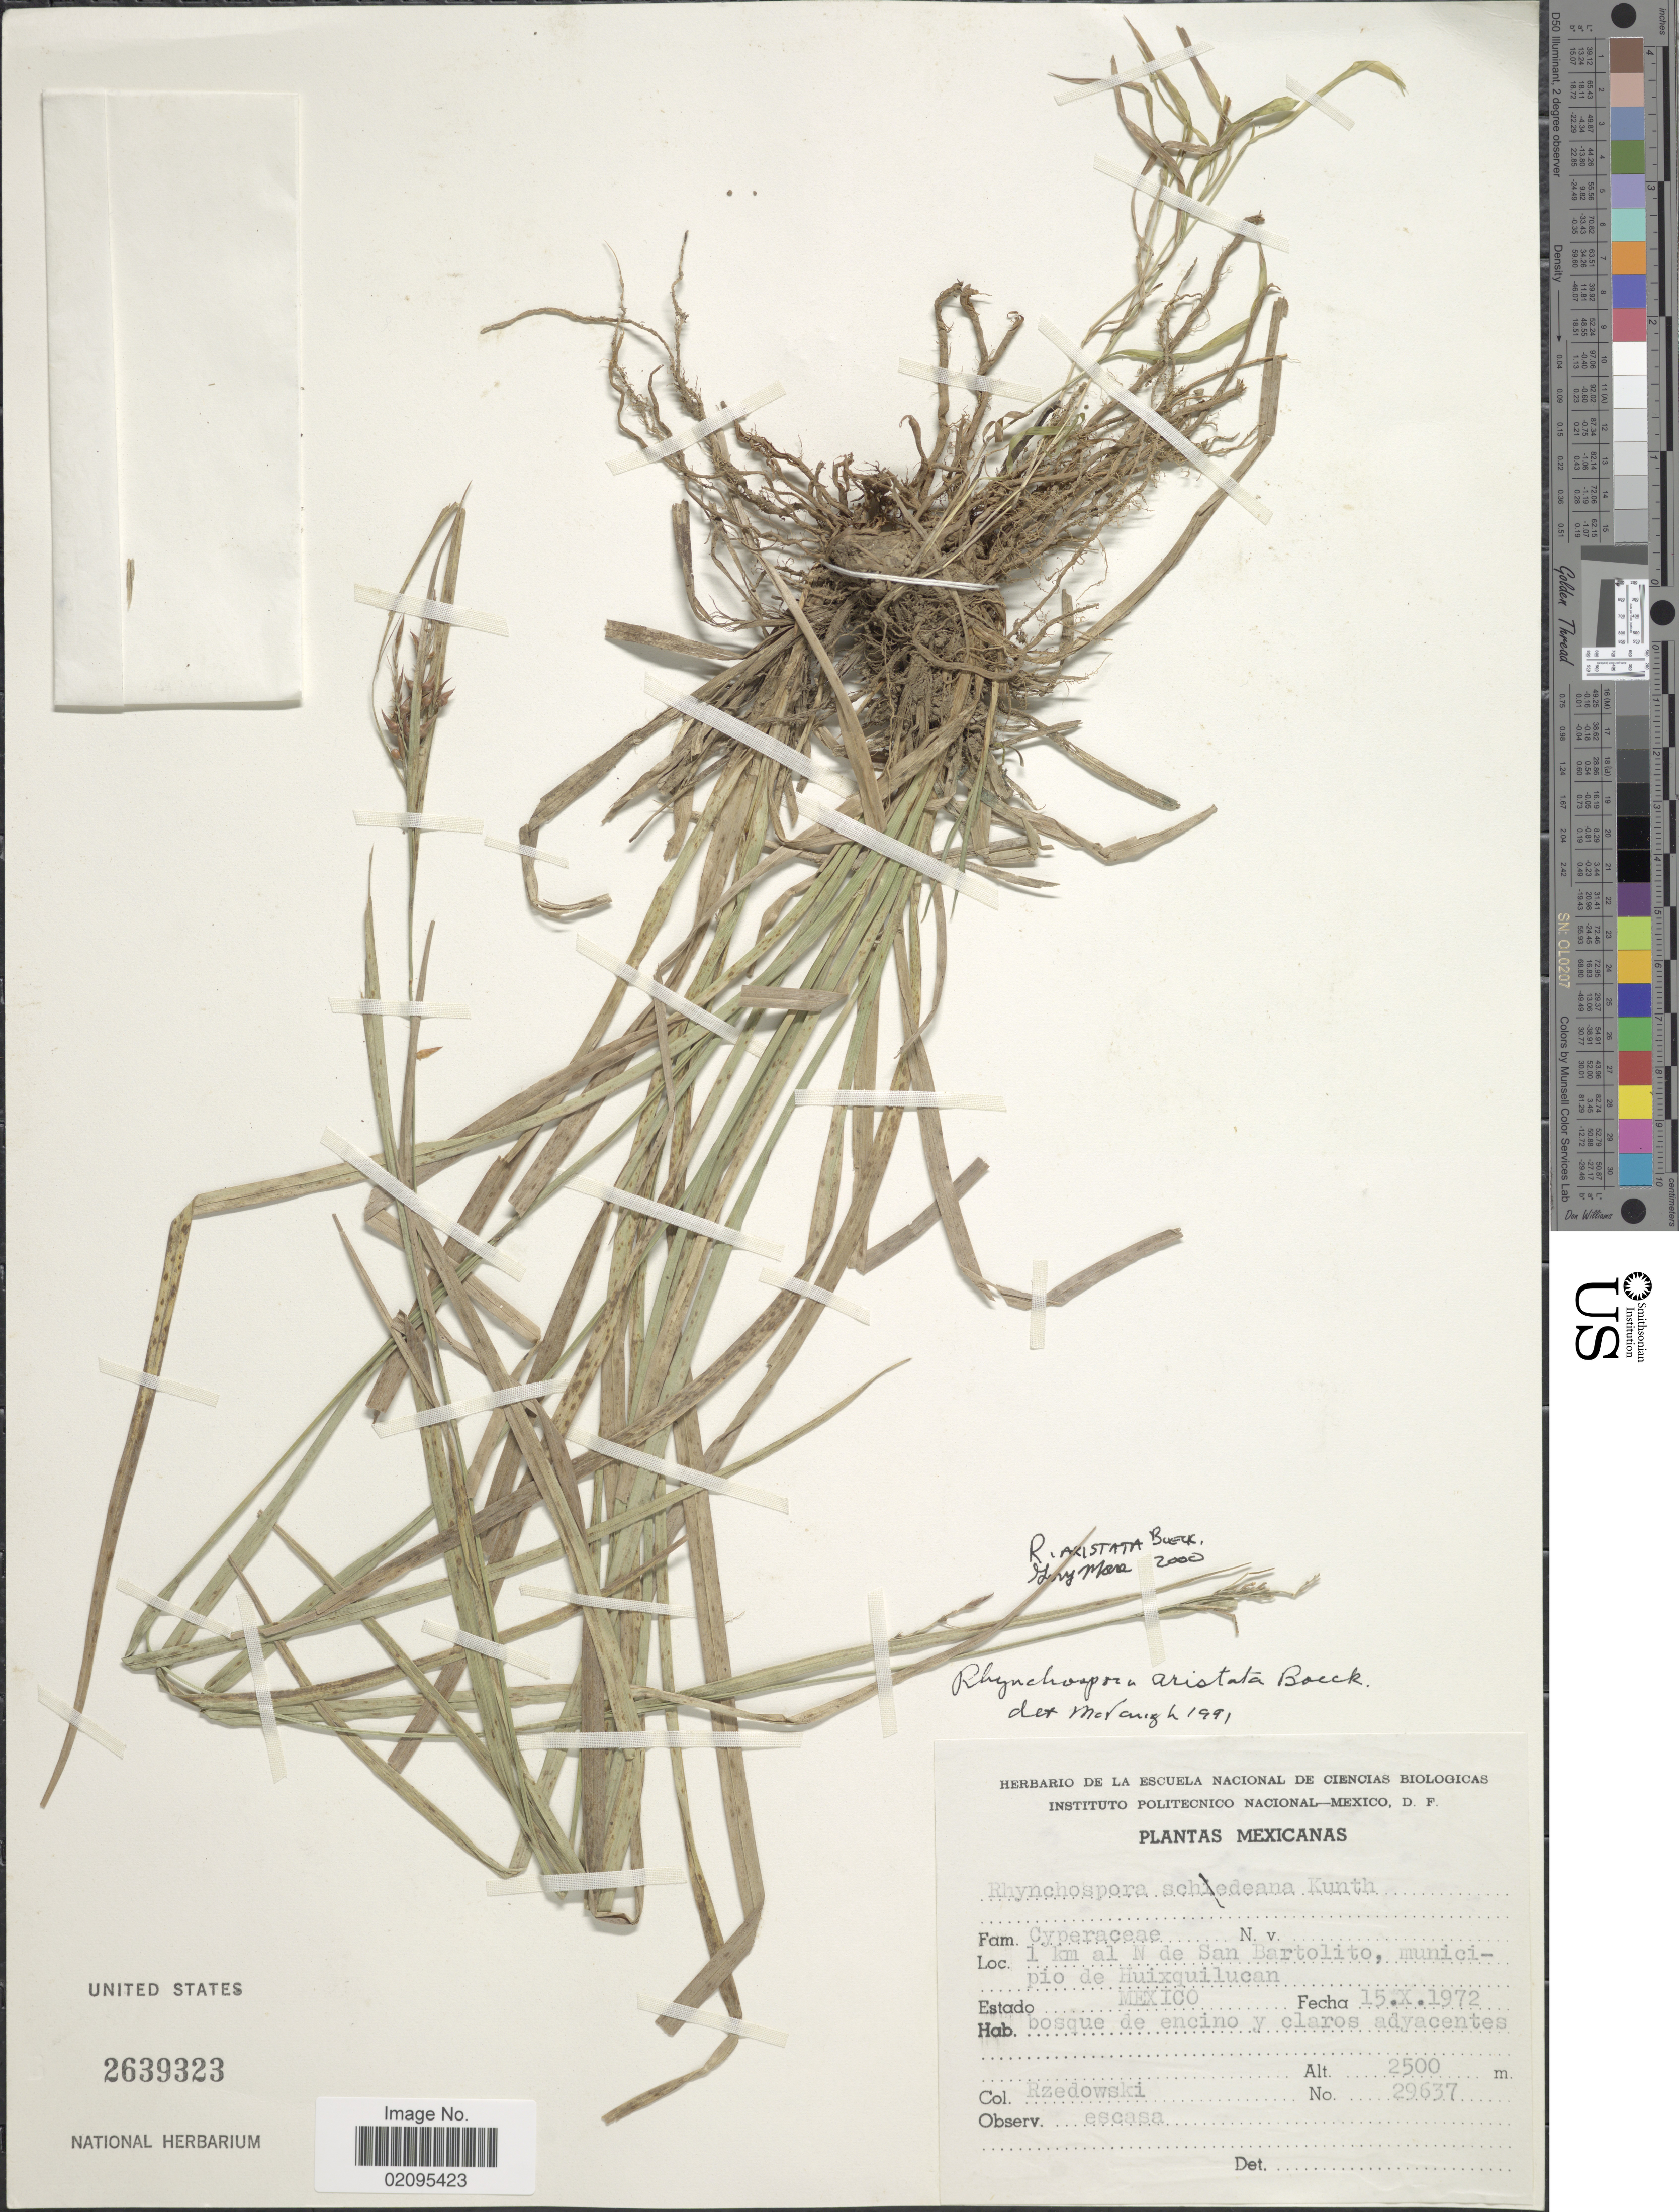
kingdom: Plantae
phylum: Tracheophyta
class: Liliopsida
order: Poales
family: Cyperaceae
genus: Rhynchospora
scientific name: Rhynchospora aristata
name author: Boeckeler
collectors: Rzedowski, --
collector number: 29637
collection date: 1972-10-15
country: Mexico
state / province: México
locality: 1 km al N de San Bartolito, municipio de Huixquilucan.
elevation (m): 2500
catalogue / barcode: US 2639323